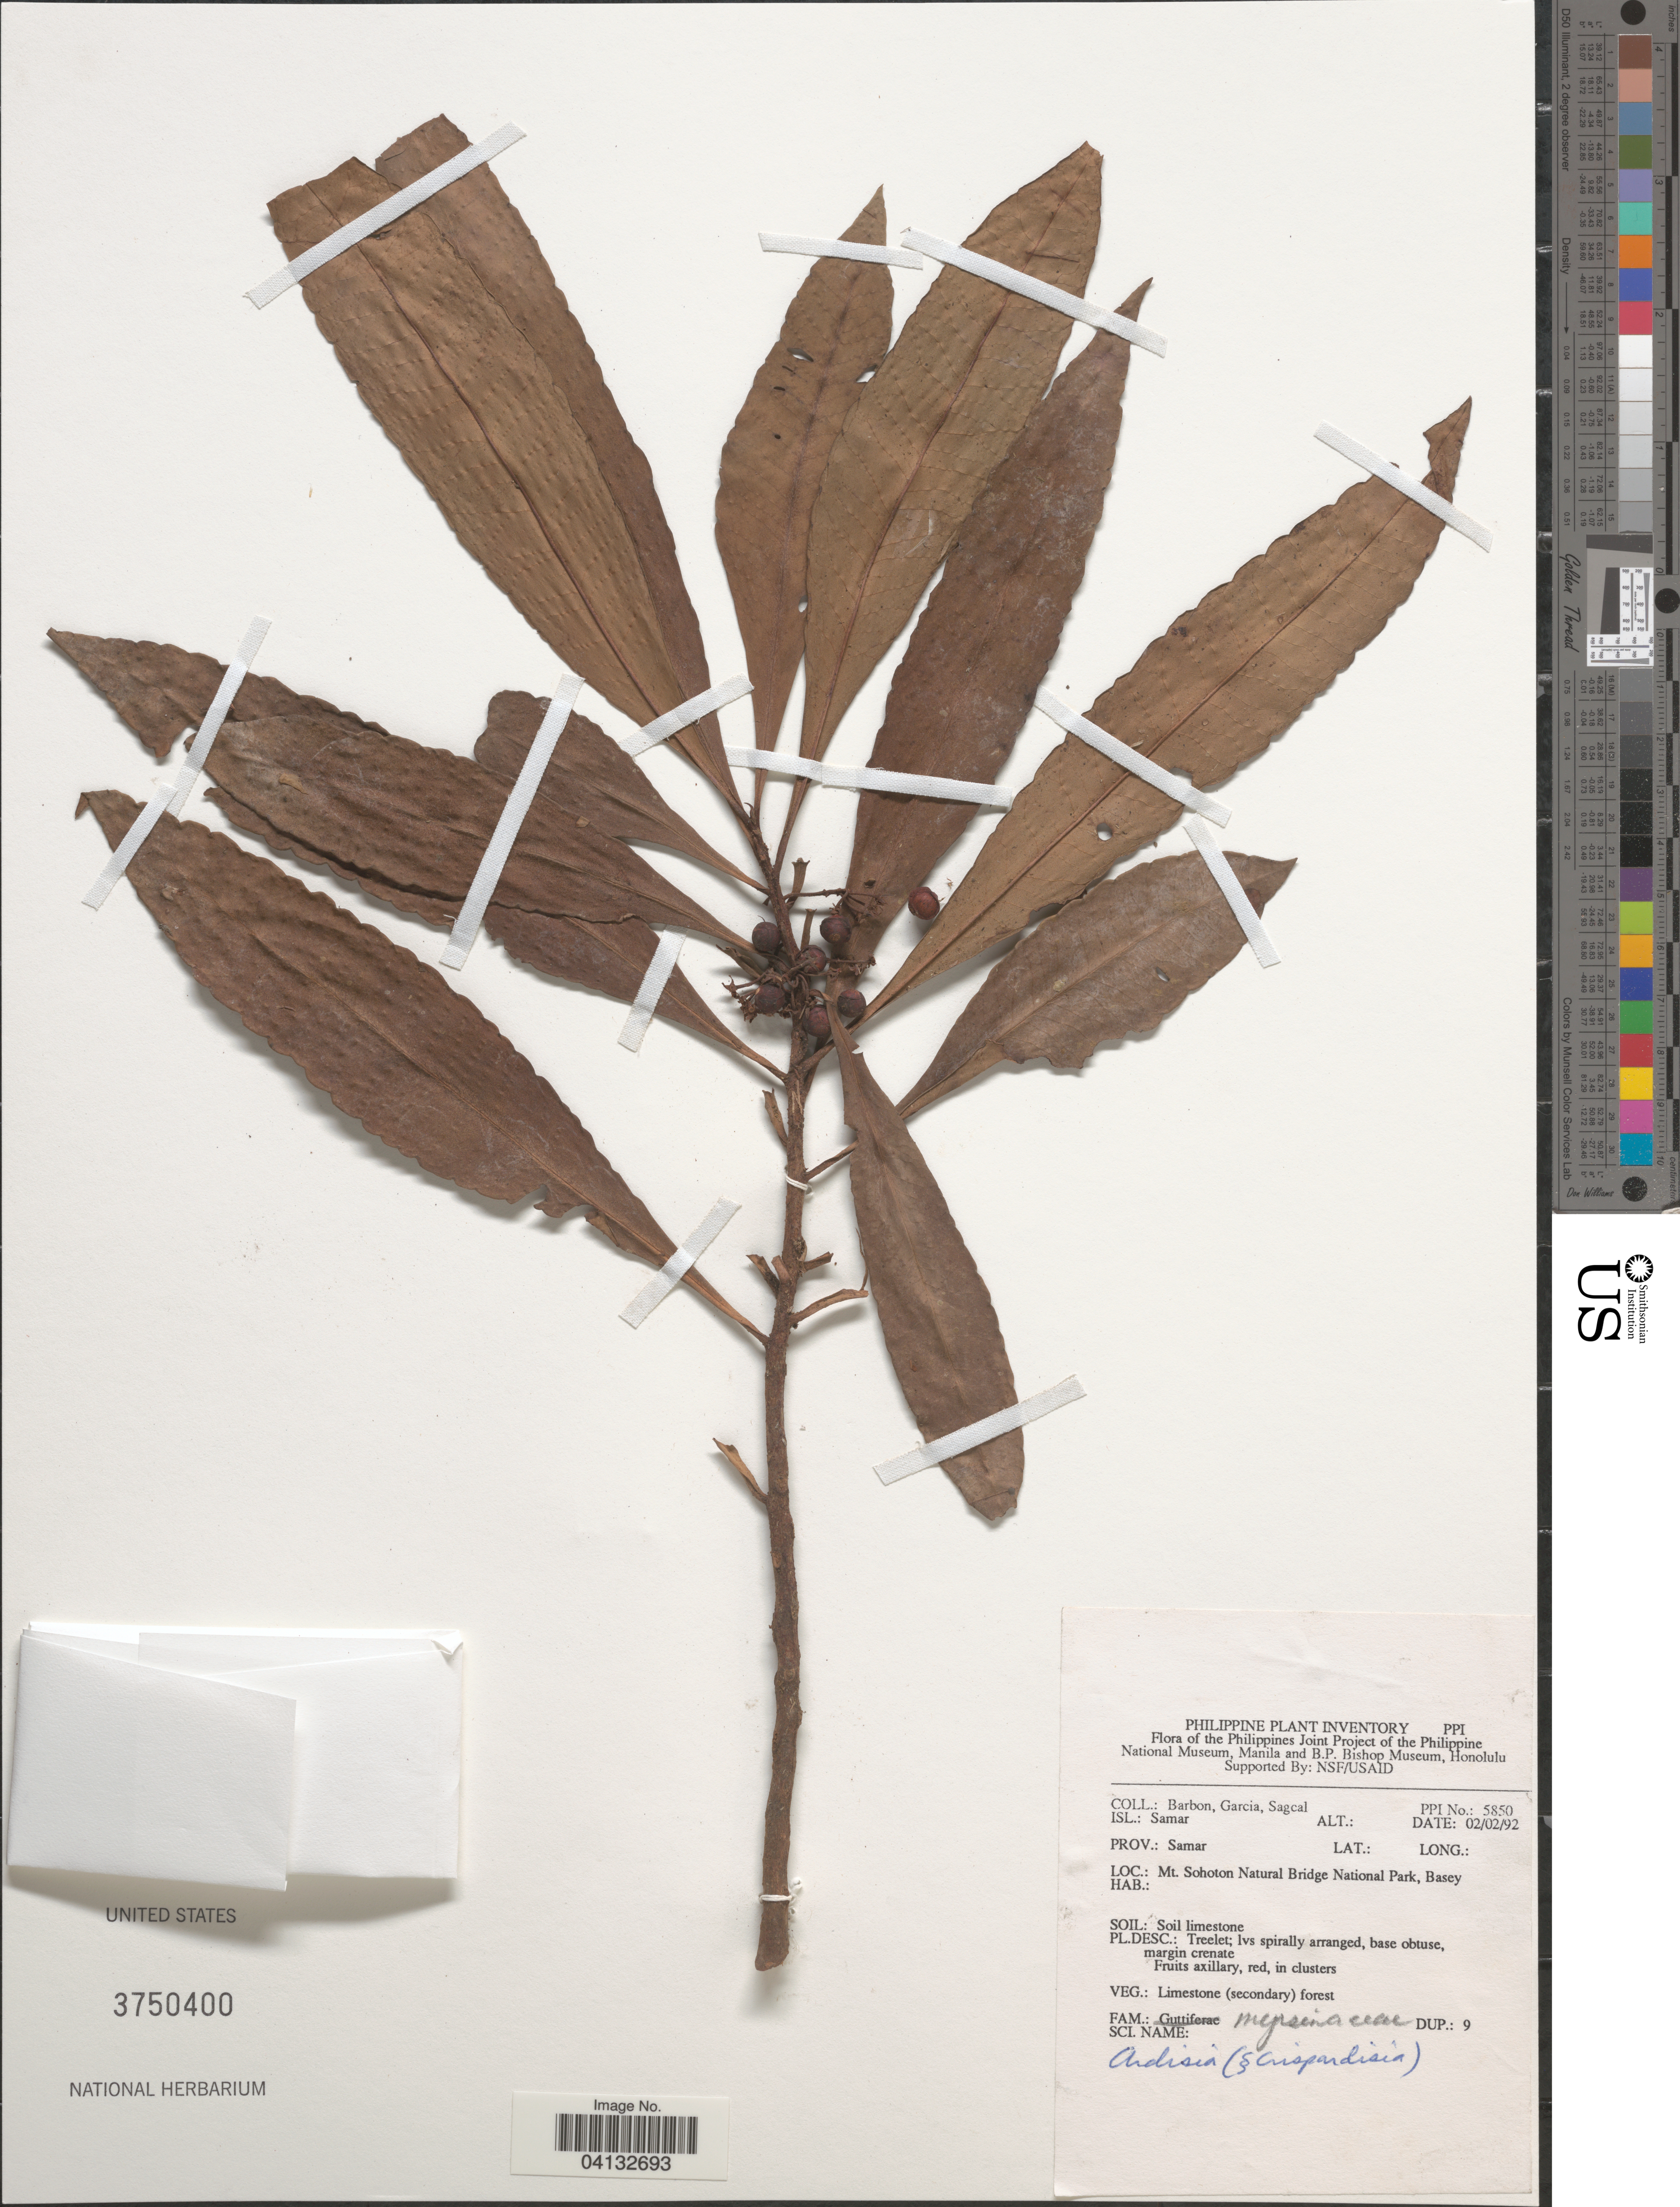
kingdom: Plantae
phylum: Tracheophyta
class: Magnoliopsida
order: Ericales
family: Primulaceae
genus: Ardisia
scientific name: Ardisia sp.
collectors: Barbon, H. Garcia & E. Sagcal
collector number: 5850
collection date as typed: Transcribed d/m/y: 2/2/92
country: Philippines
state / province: Eastern Visayas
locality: Isl.: Samar. Prov.: Samar. Mt. Sohoton Natural Bridge National Park, Basey.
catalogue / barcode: US 3750400